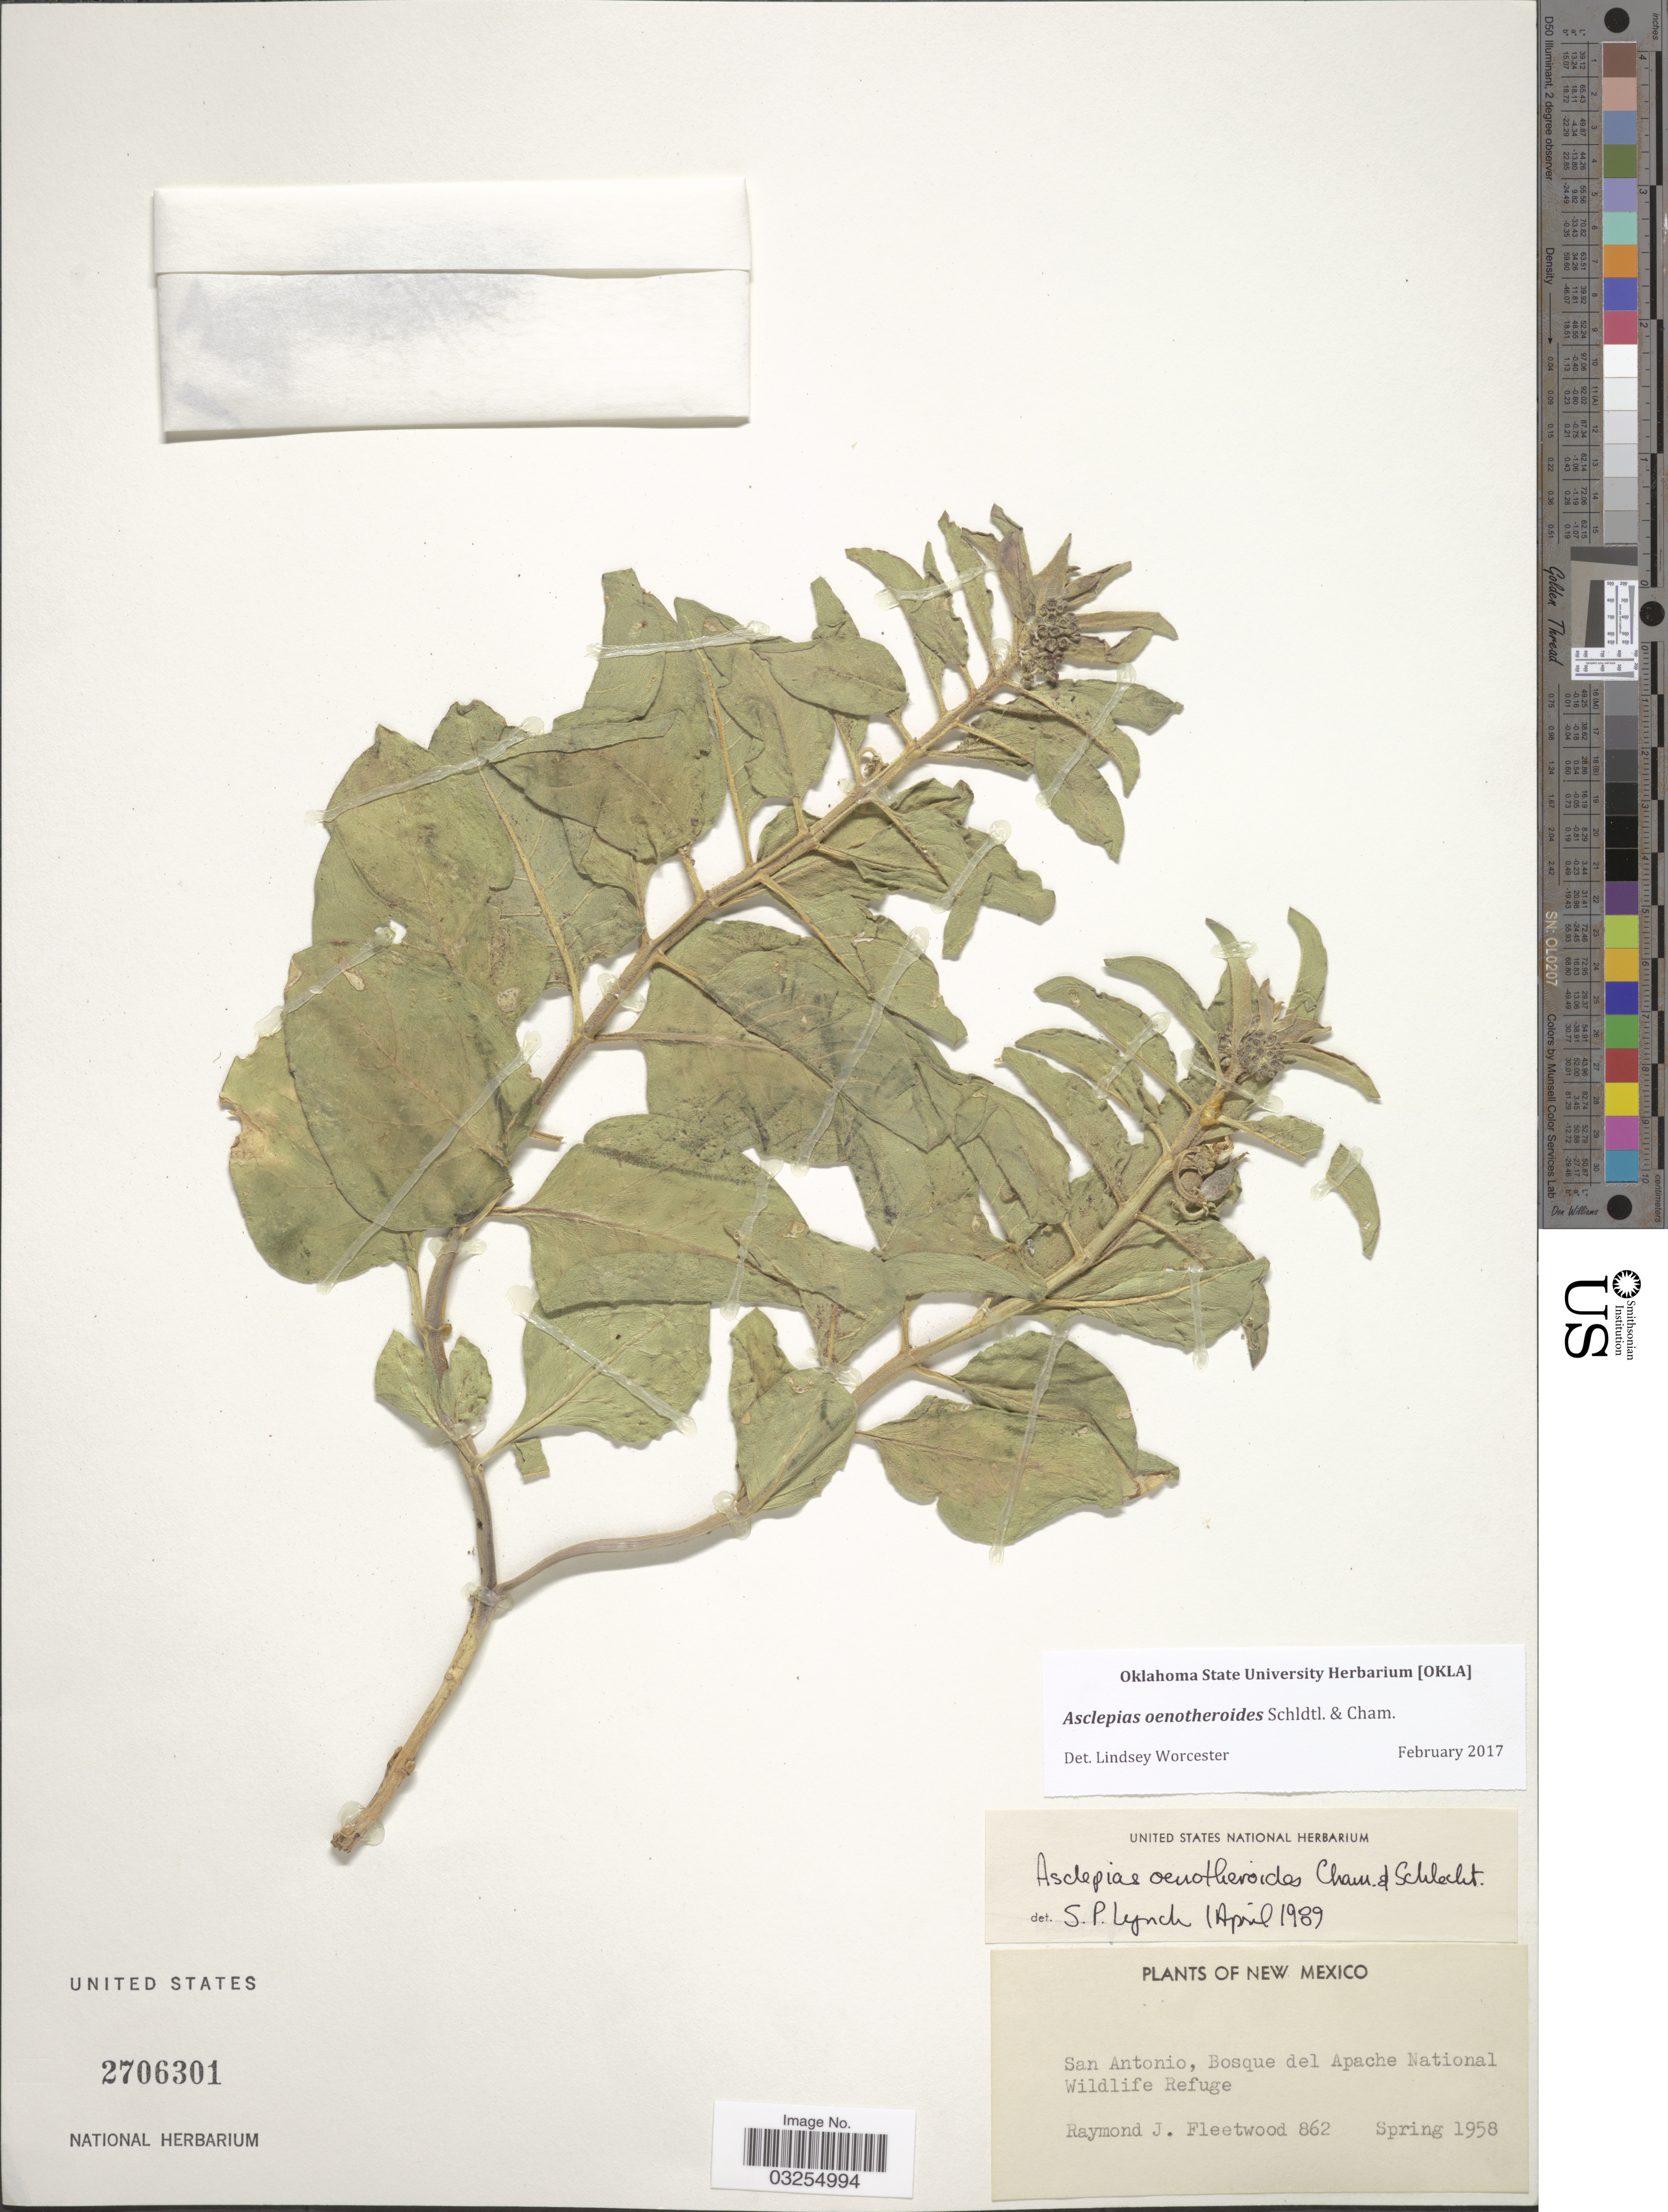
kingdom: Plantae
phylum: Tracheophyta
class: Magnoliopsida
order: Gentianales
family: Apocynaceae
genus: Asclepias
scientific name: Asclepias oenotheroides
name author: Schltdl. & Cham.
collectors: R. J. Fleetwood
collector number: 862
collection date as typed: Spring 1958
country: United States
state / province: New Mexico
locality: San Antonio, Bosque del Apache National Wildlife Refuge.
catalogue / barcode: US 2706301